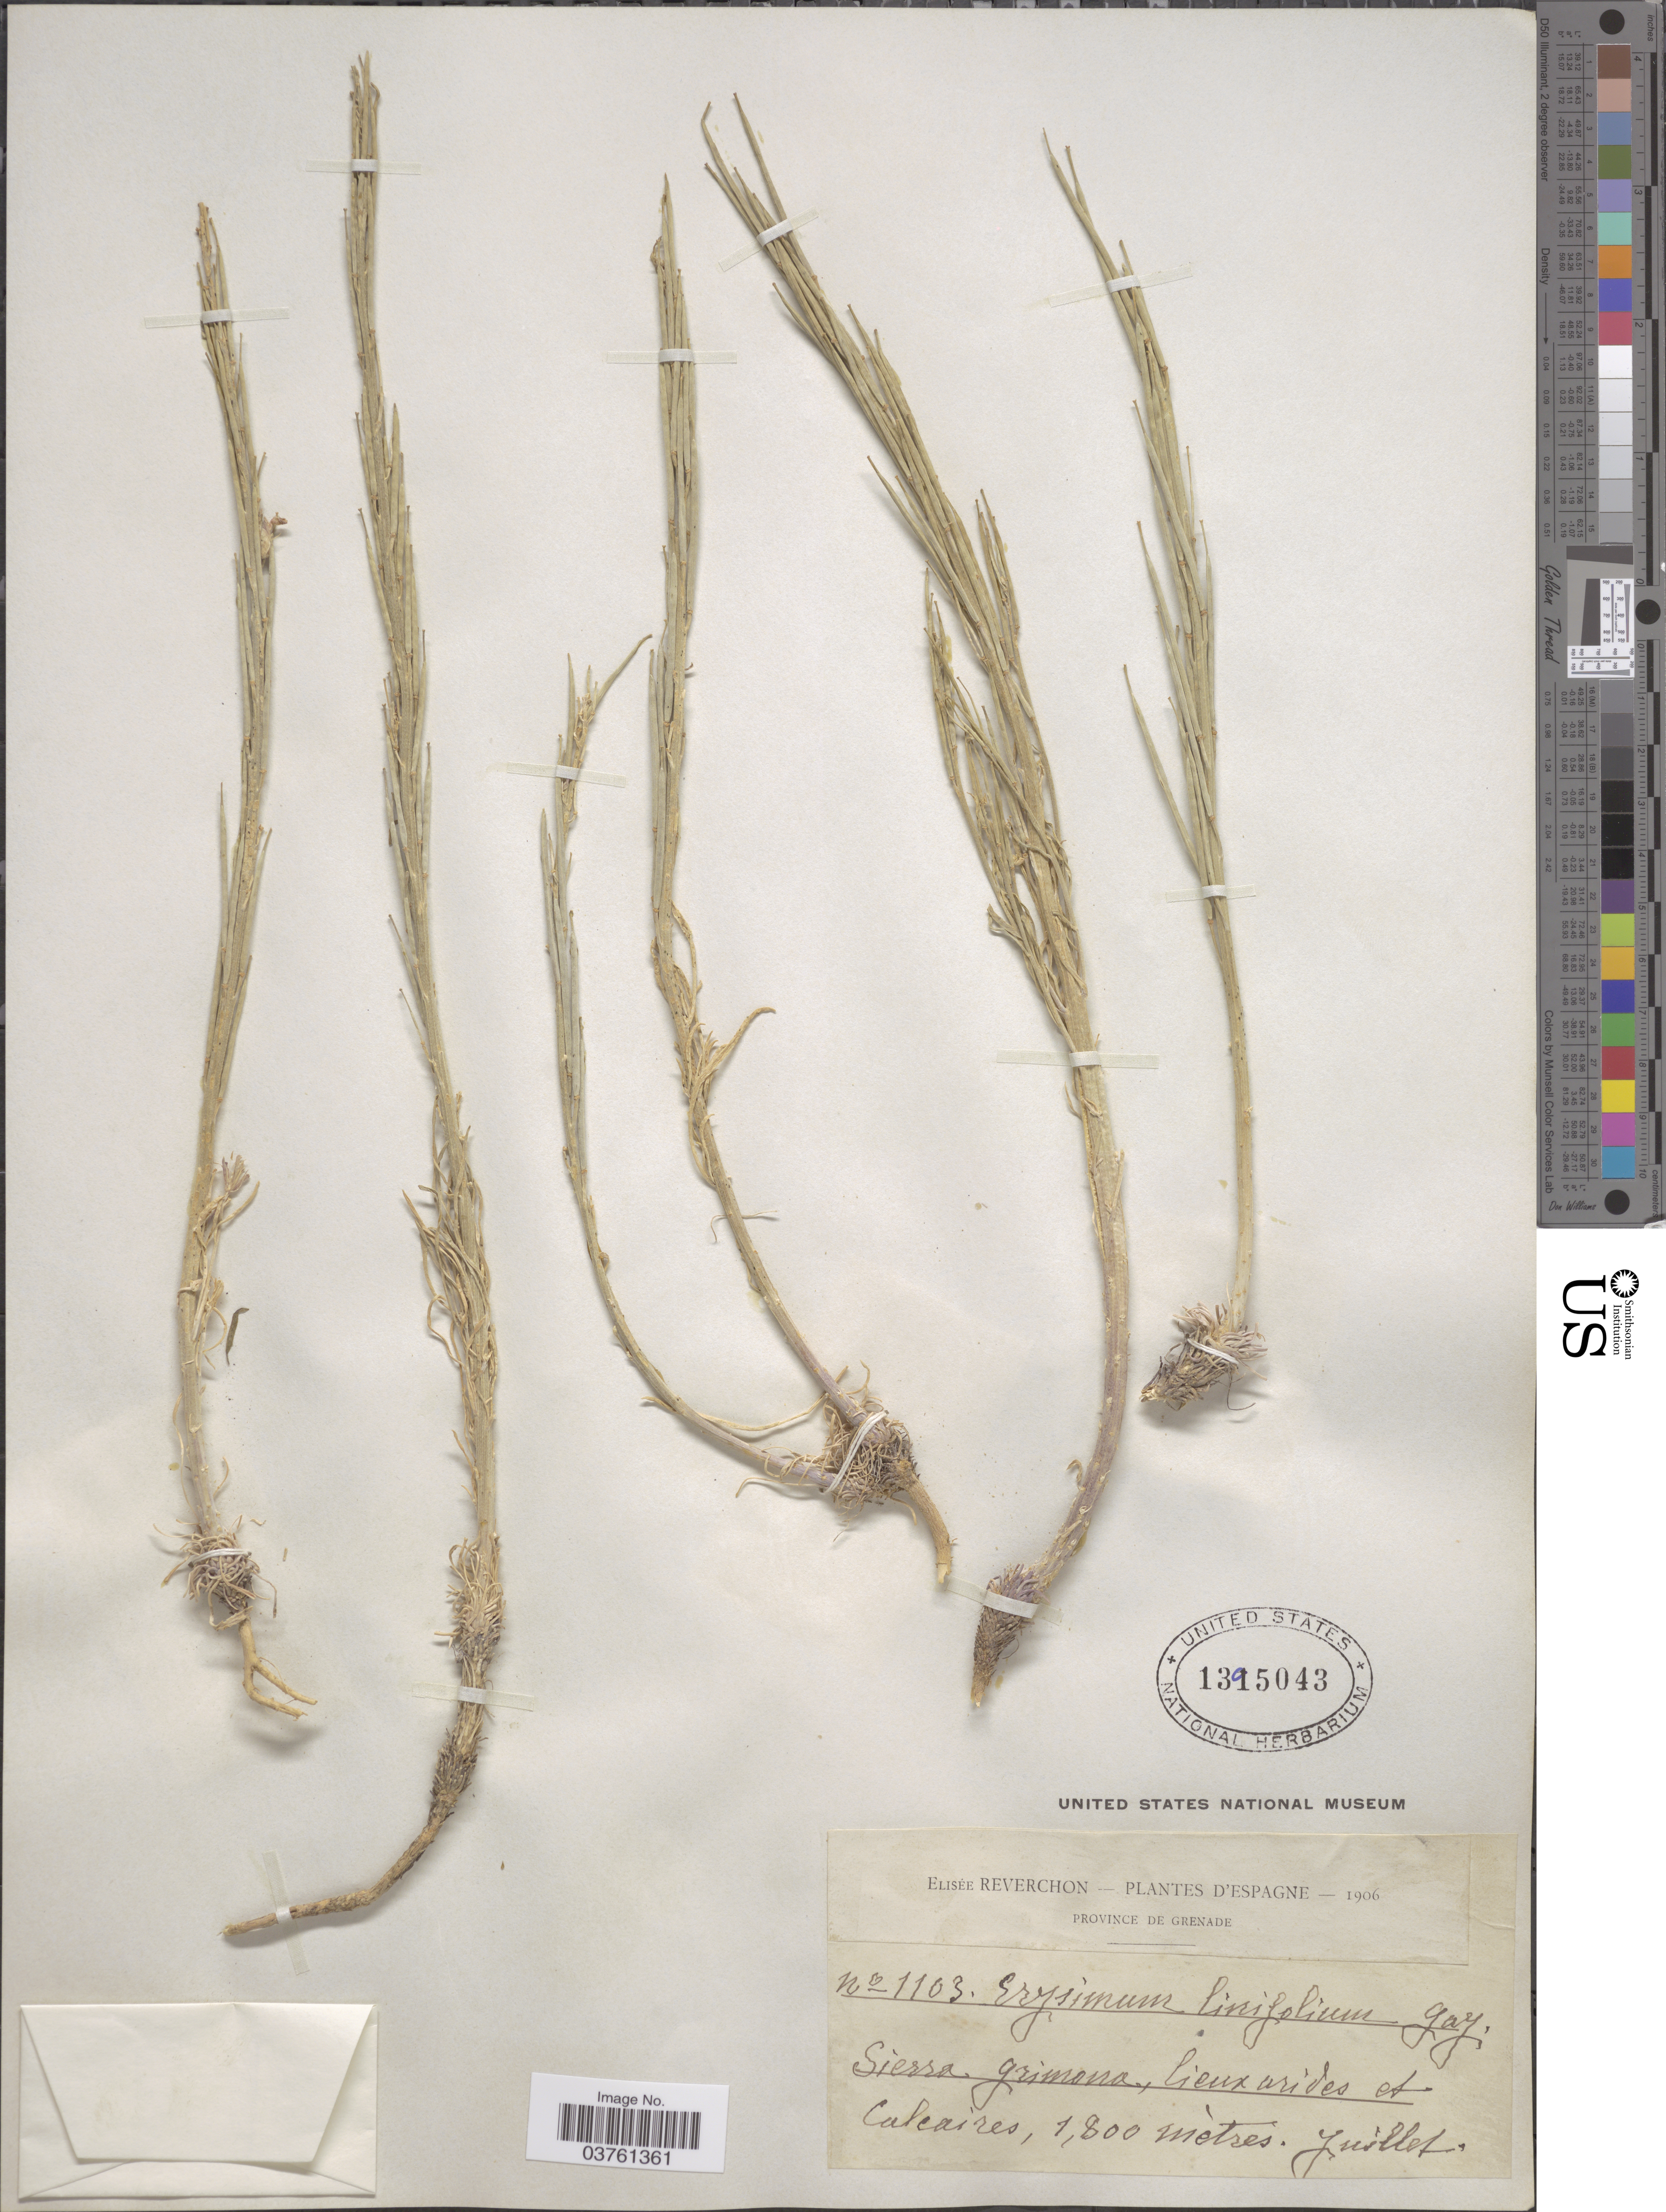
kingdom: Plantae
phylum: Tracheophyta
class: Magnoliopsida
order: Brassicales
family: Brassicaceae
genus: Erysimum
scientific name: Erysimum linifolium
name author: (Pers.) J. Gay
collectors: E. Reverchon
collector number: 1103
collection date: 1906-07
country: Spain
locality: Espagne. Province de Grenade. Sierra grimona, lieux arides et Calcaires.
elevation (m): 1800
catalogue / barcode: US 1395043